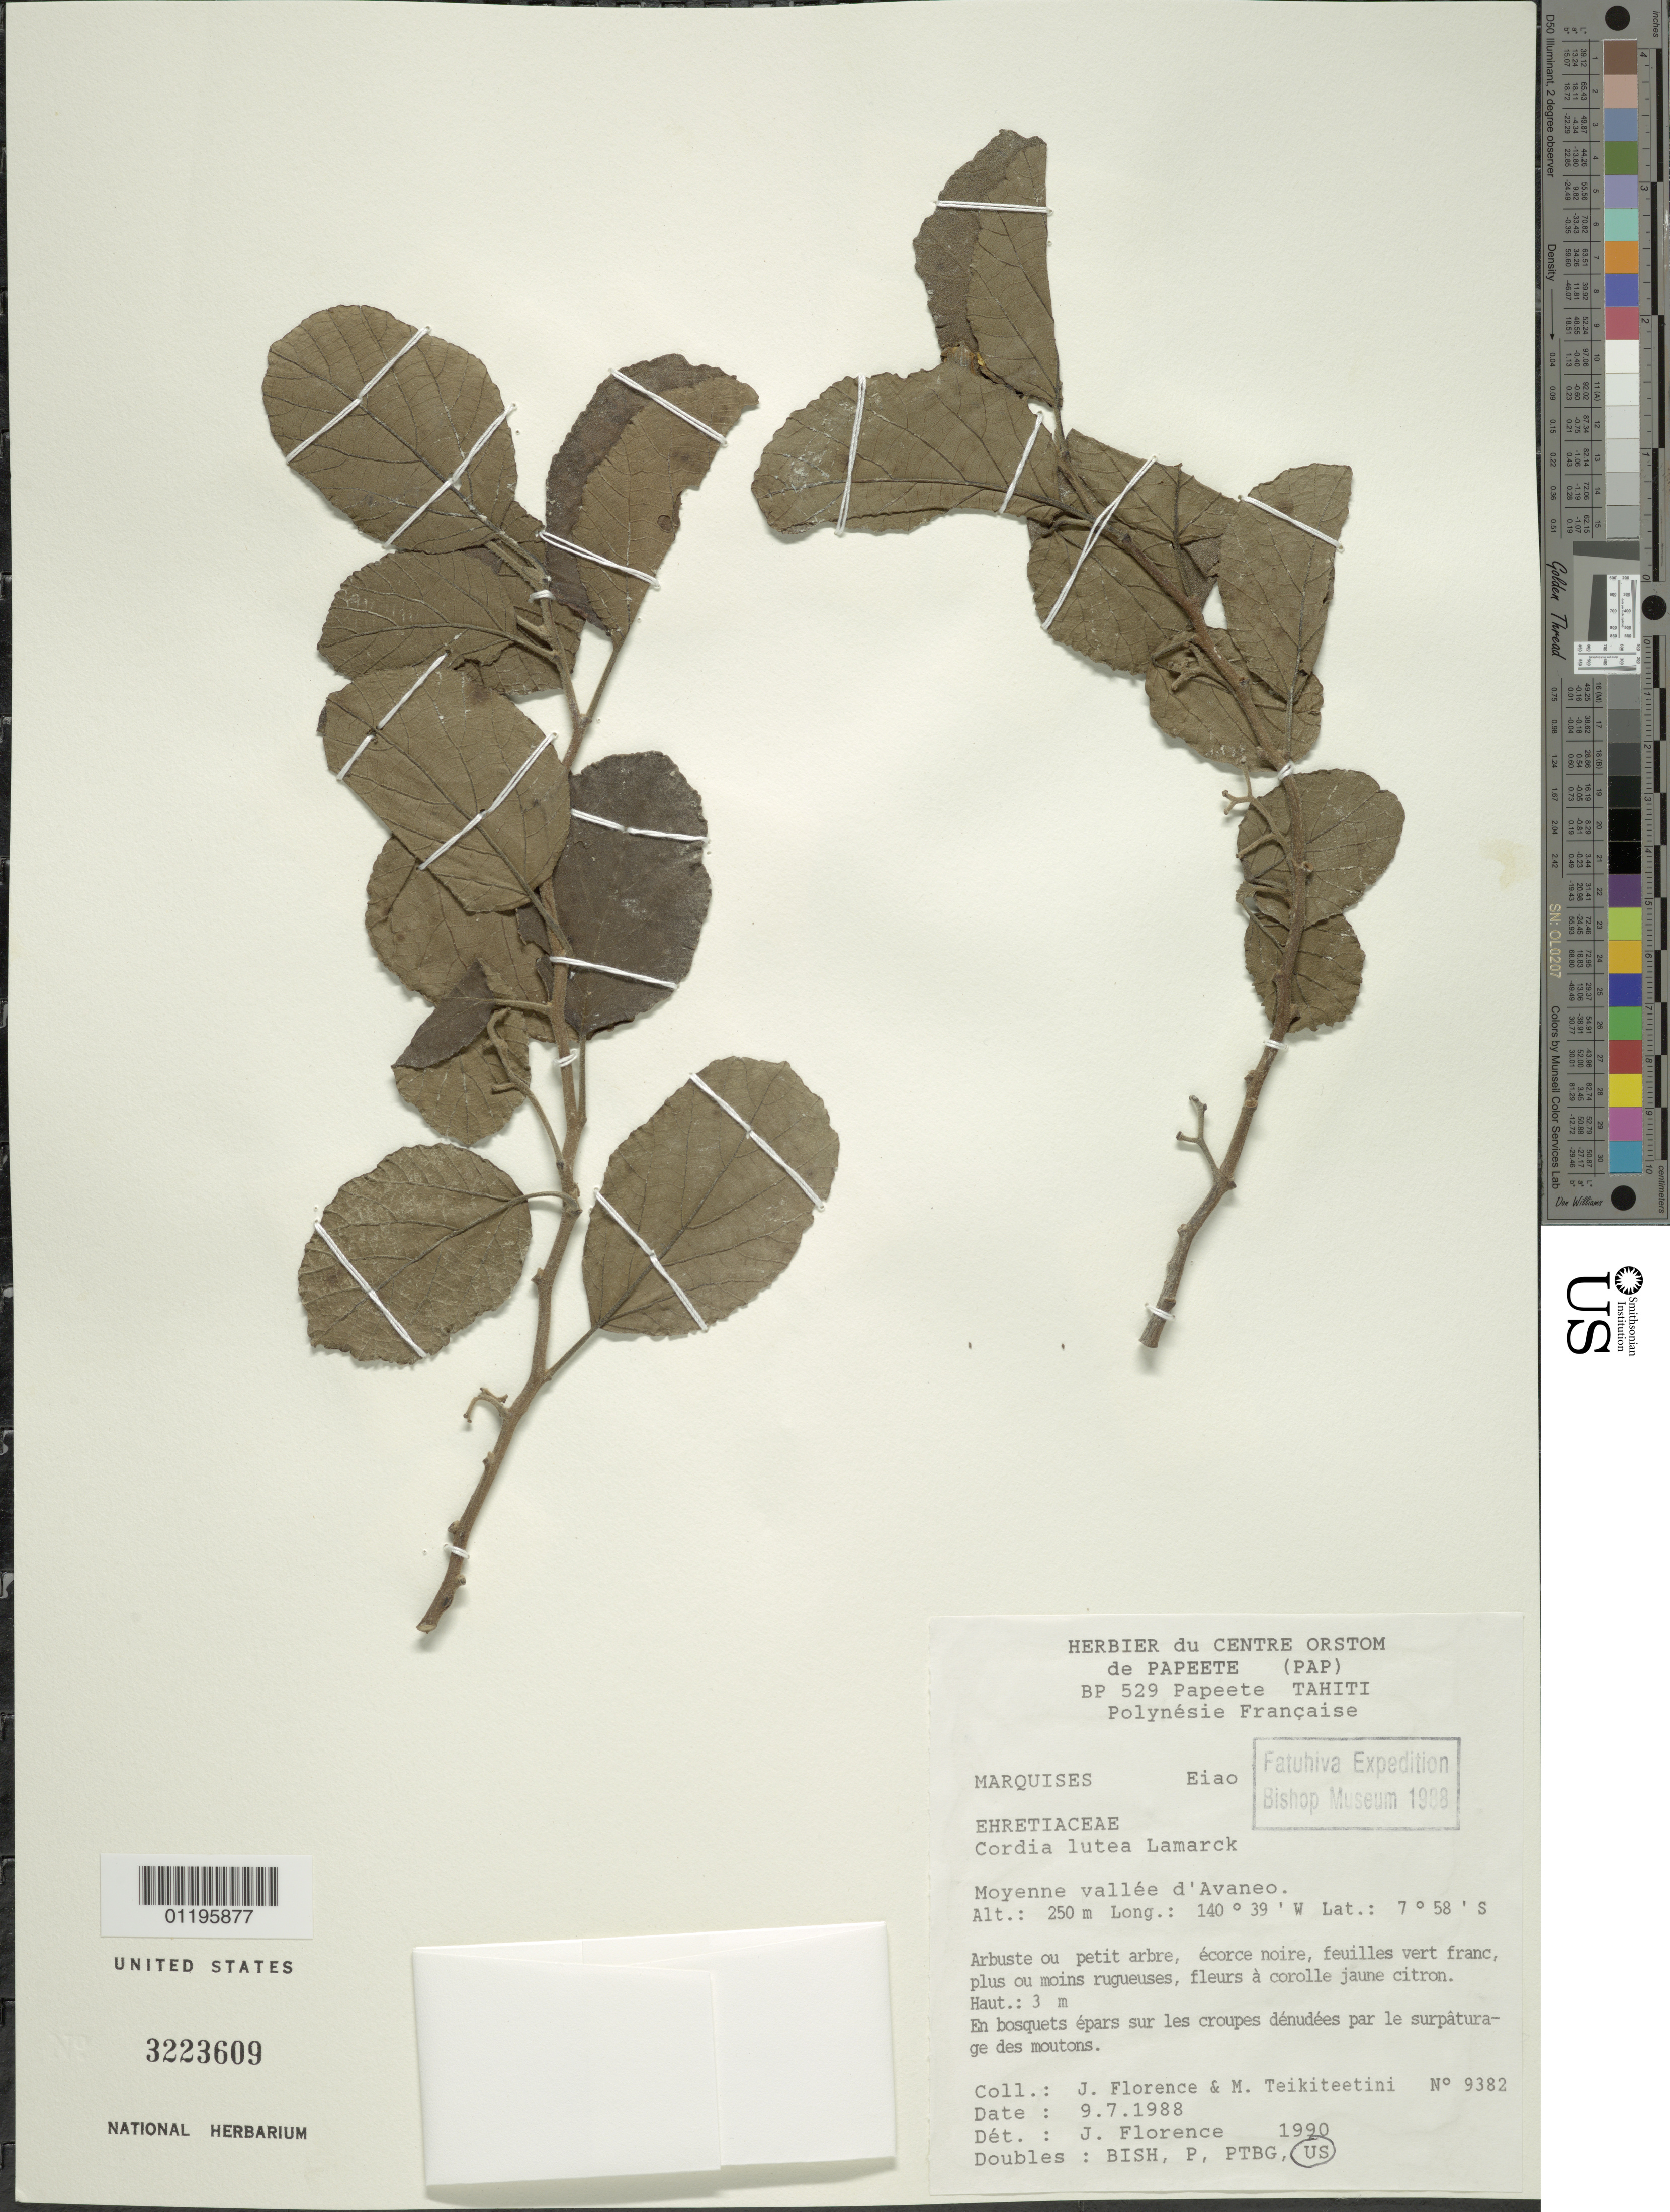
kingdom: Plantae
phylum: Tracheophyta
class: Magnoliopsida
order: Boraginales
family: Cordiaceae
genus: Cordia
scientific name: Cordia lutea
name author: Lam.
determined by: Florence, J.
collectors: J. Florence & M. Teikiteetini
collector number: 9382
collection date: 1988-07-09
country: French Polynesia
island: Eiao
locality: Moyenne vallée d'Avaneo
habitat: En bosquets épars sur les croupes dénudées par le surpâturage des moutons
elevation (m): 250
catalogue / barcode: US 3223609